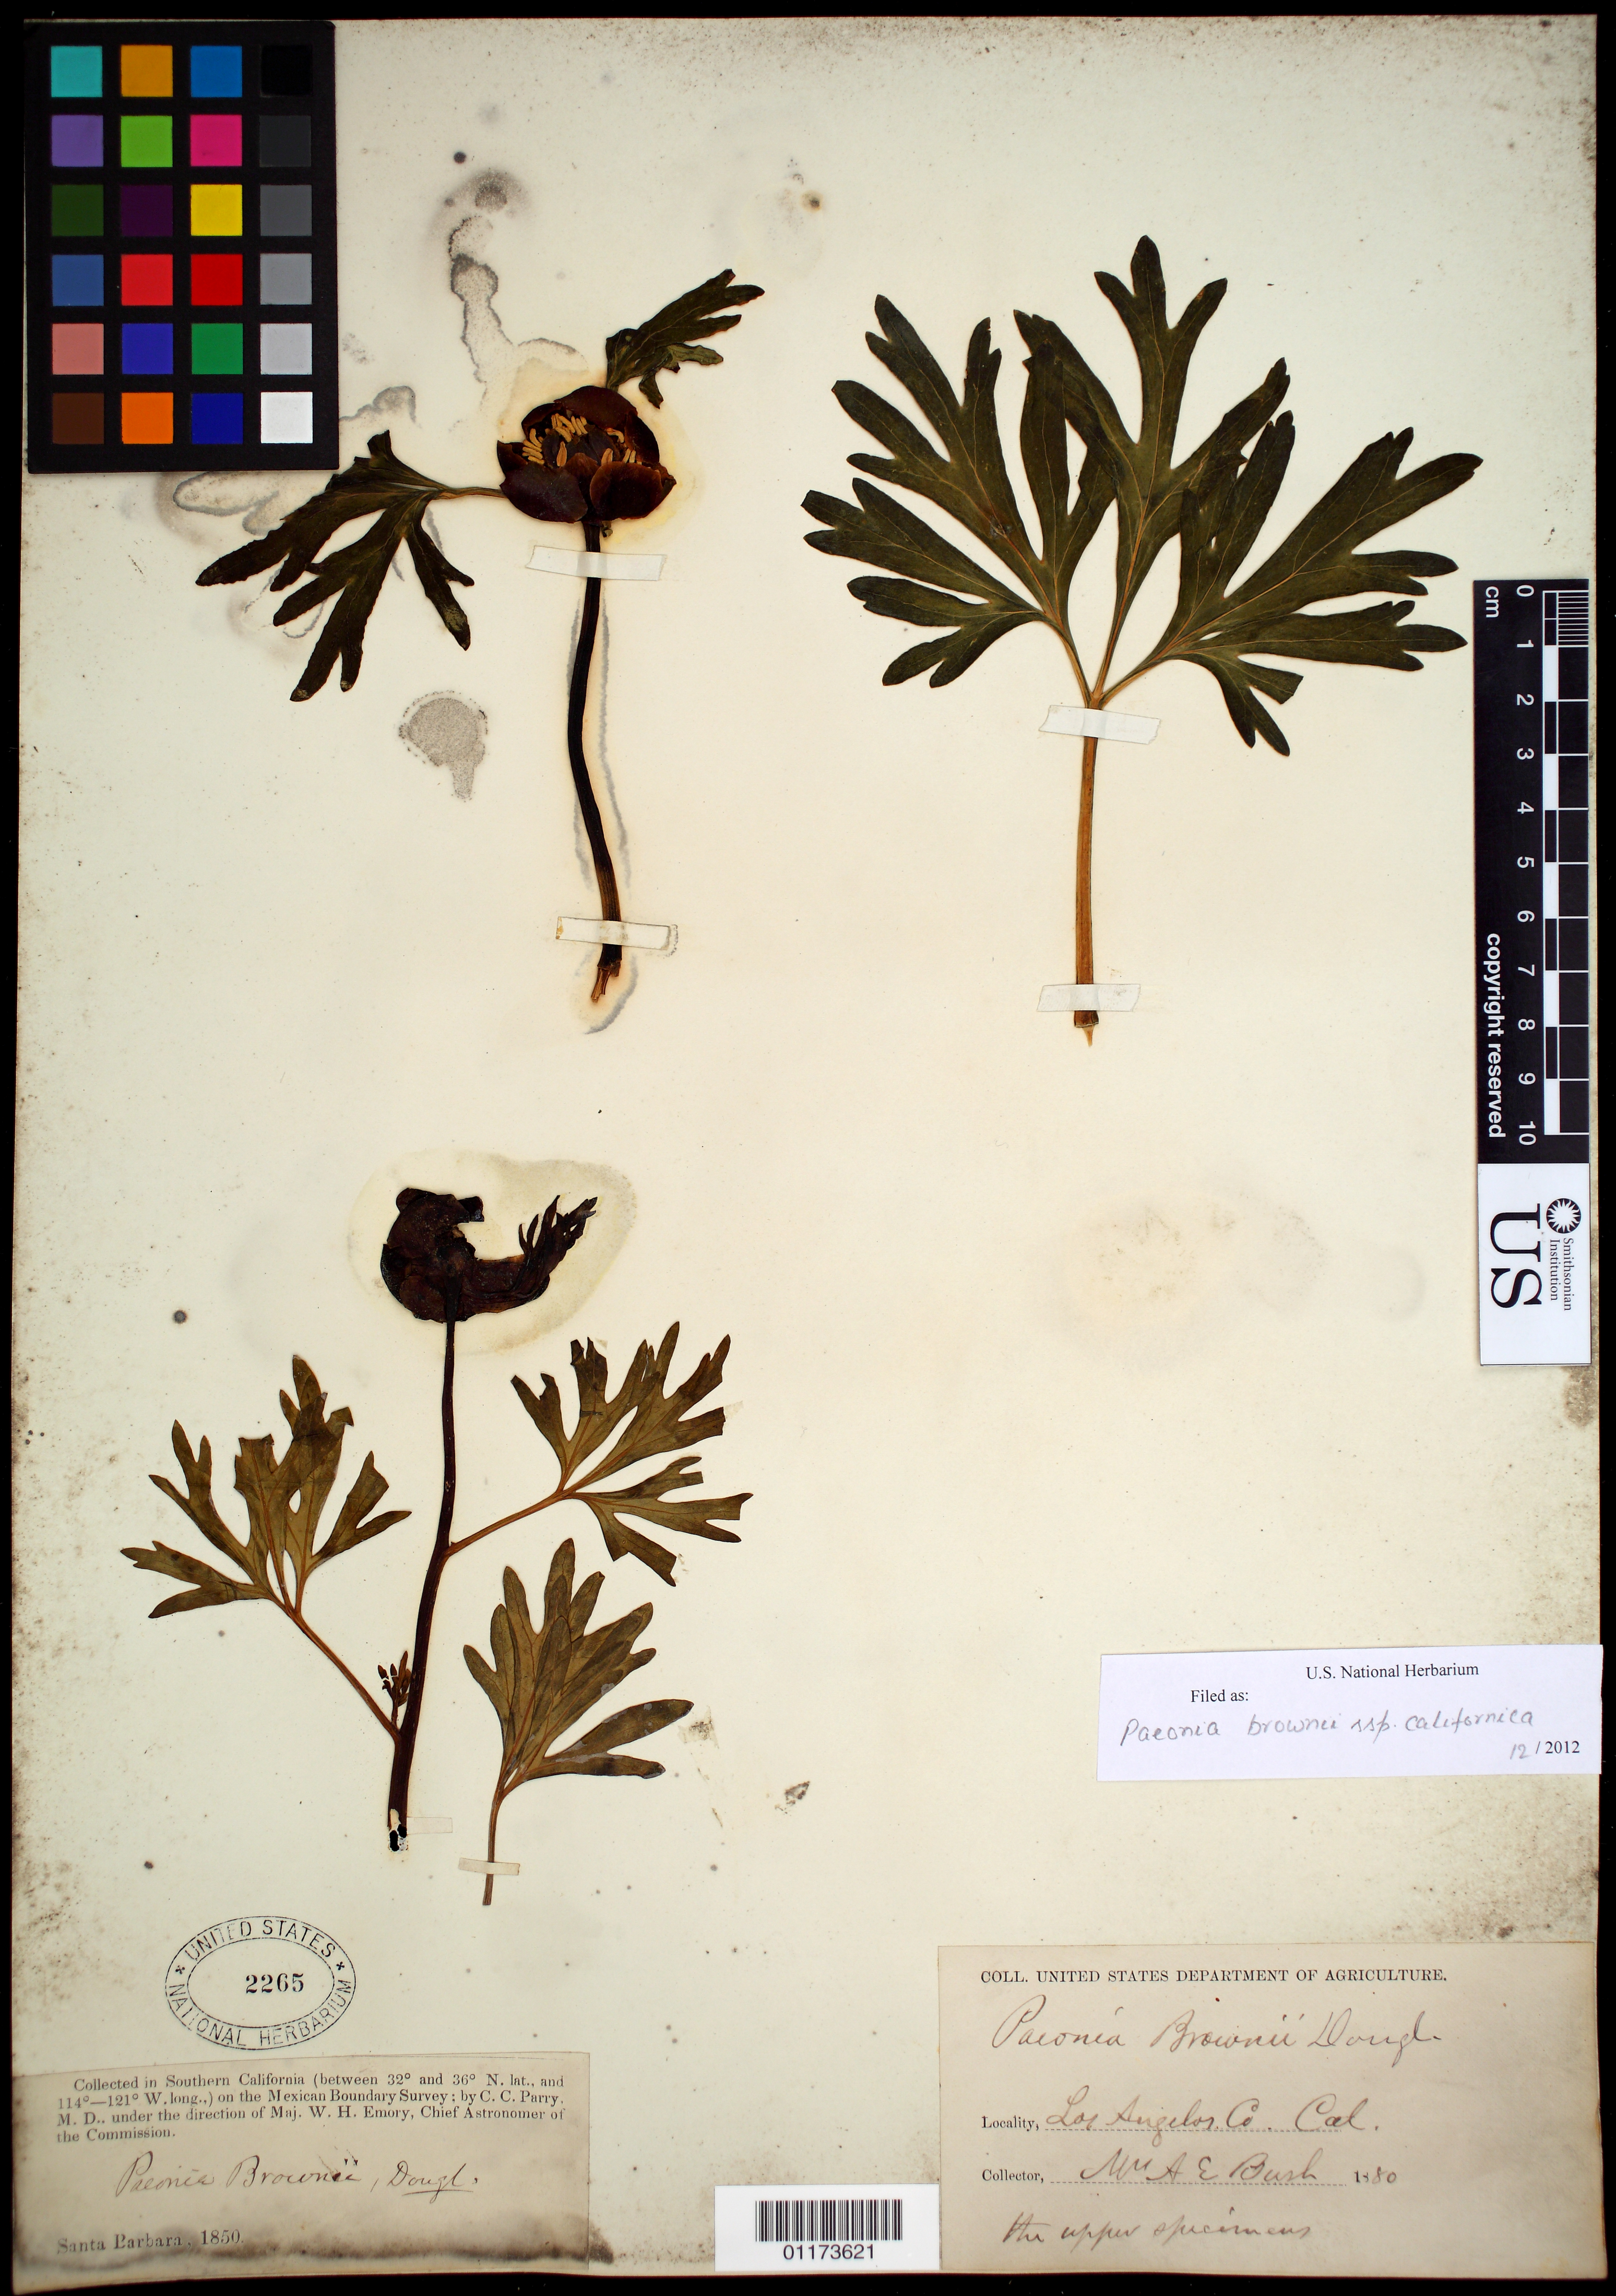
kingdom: Plantae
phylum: Tracheophyta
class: Magnoliopsida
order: Saxifragales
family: Paeoniaceae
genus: Paeonia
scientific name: Paeonia brownii subsp. californica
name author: (Nutt. ex Torr. & A. Gray) Abrams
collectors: C. C. Parry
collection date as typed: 1850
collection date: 1850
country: United States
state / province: California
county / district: Santa Barbara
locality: Santa Barbara.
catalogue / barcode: US 2265